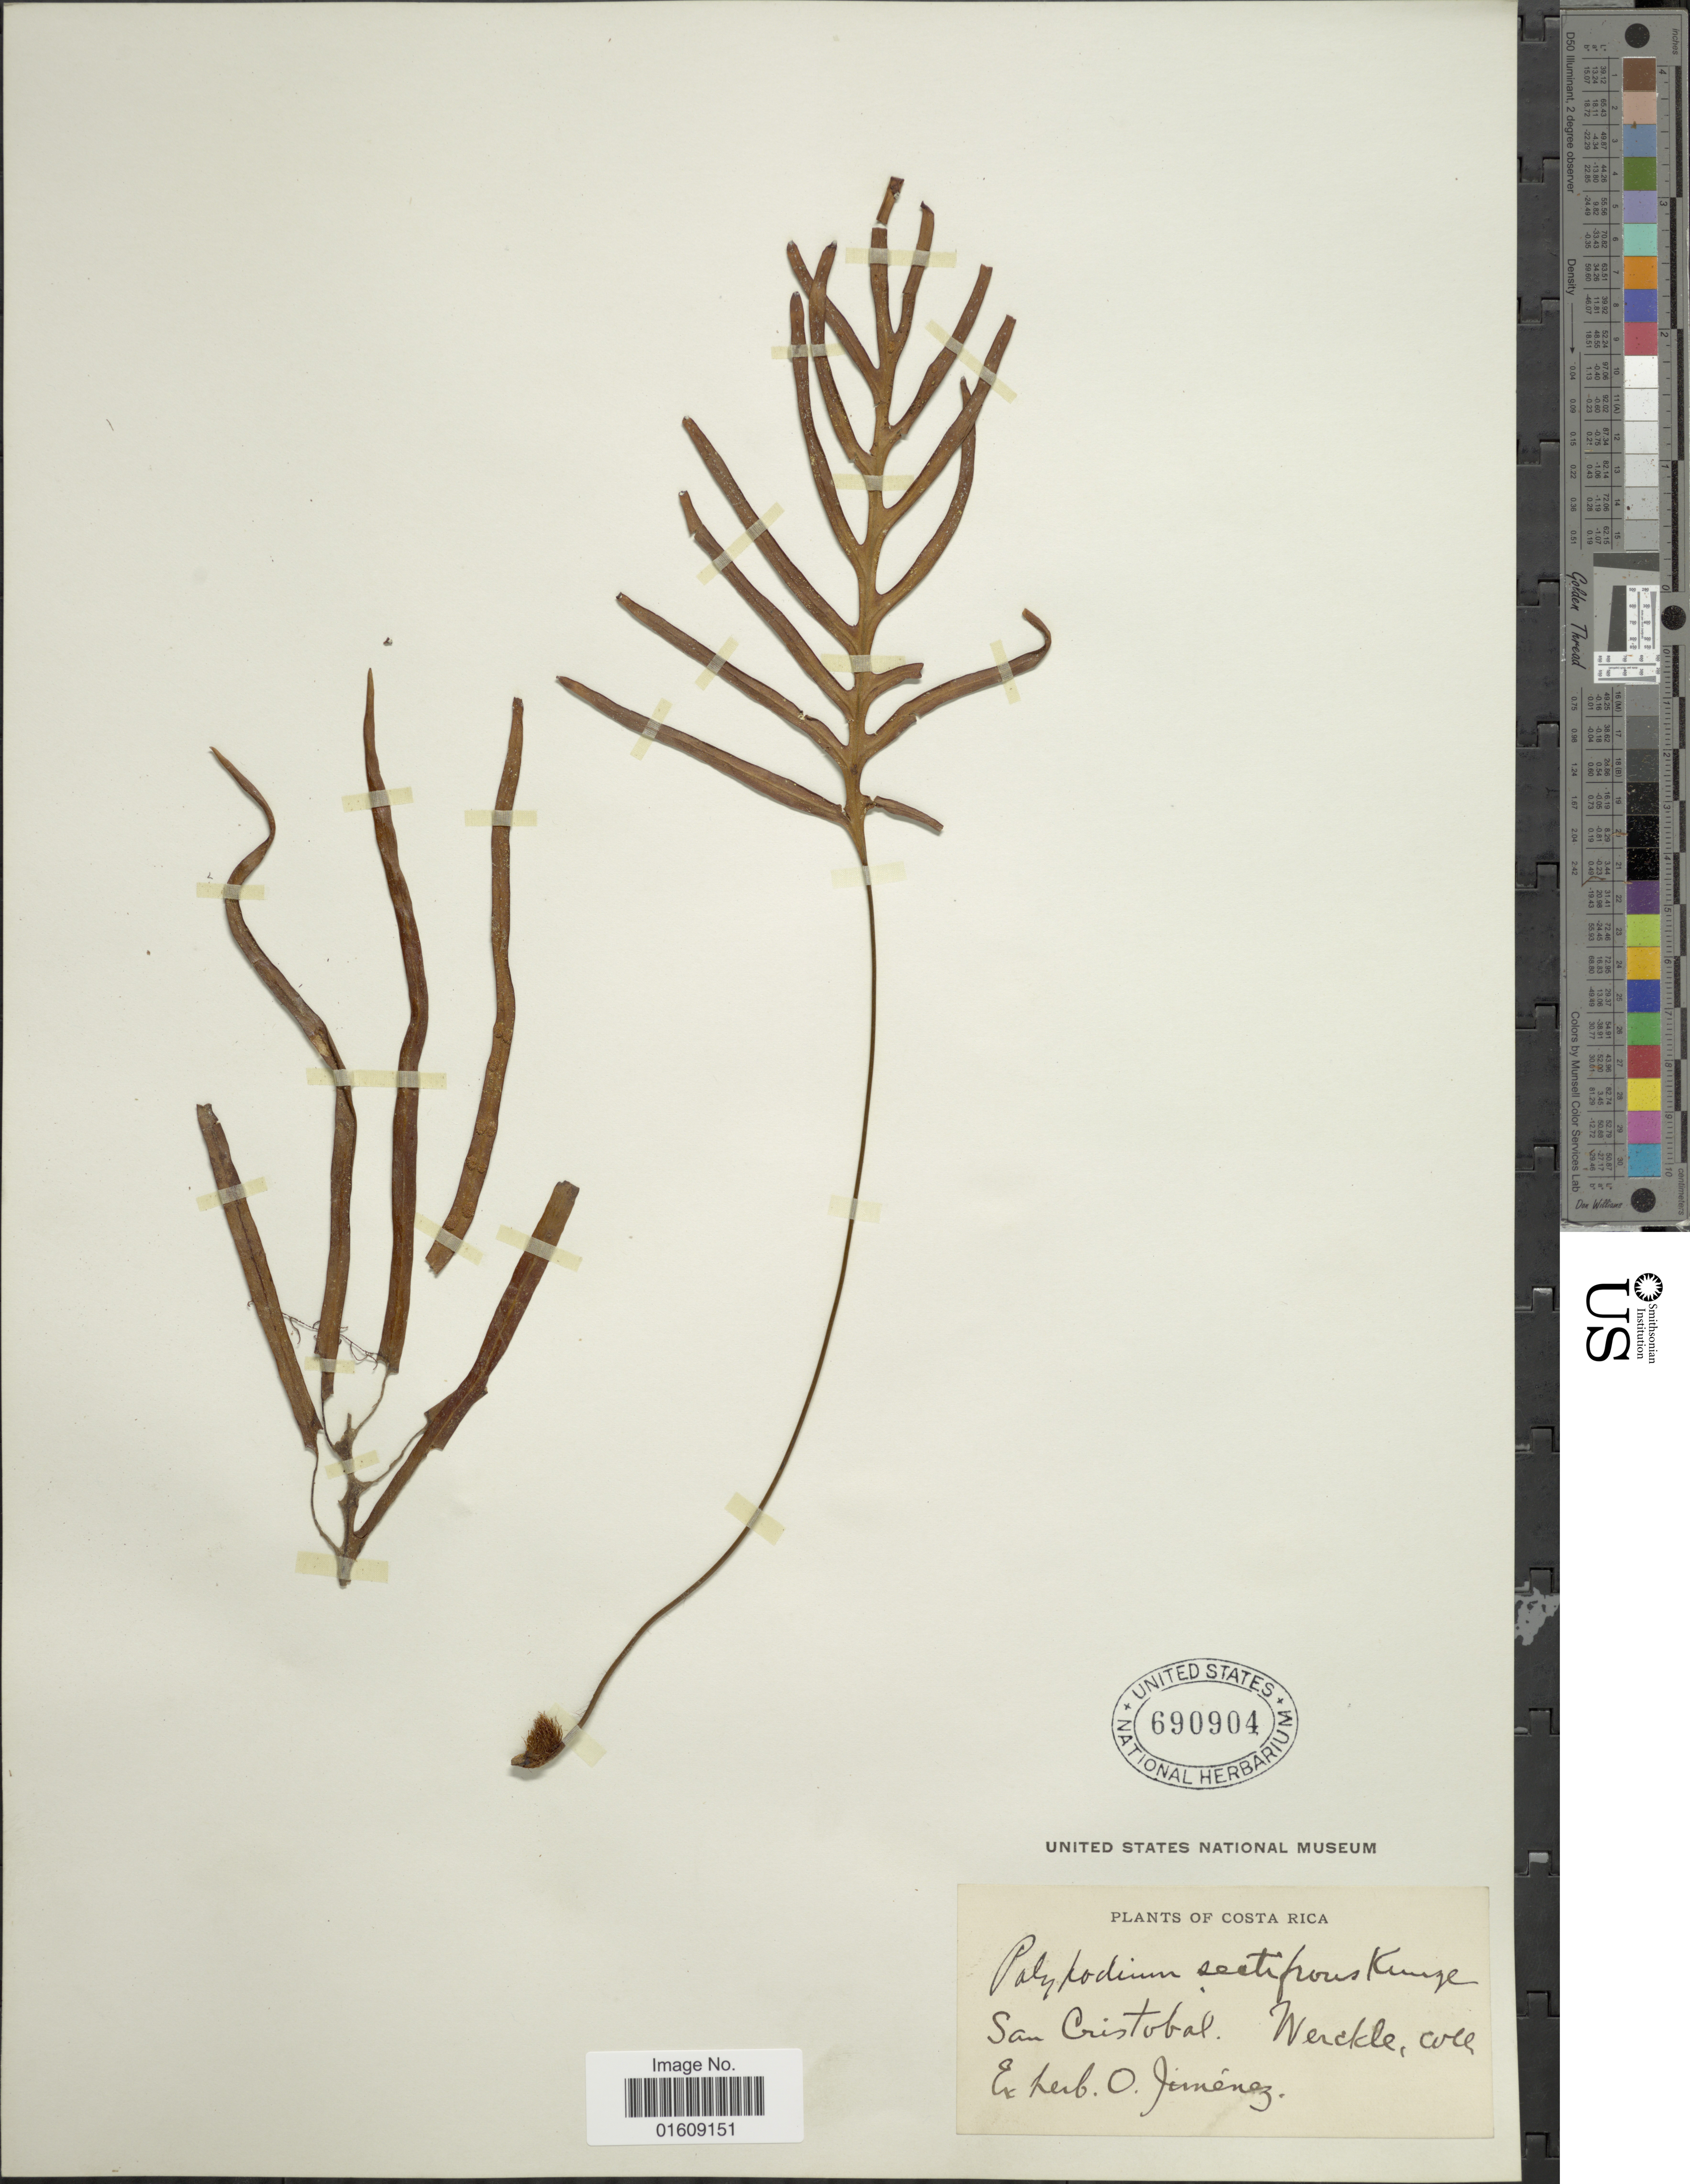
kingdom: Plantae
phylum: Tracheophyta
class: Polypodiopsida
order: Polypodiales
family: Polypodiaceae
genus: Zygophlebia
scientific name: Zygophlebia sectifrons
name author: (Kunze ex Mett.) L.E. Bishop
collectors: C. C Wercklé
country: Costa Rica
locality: Costa Rica, San Cristobal.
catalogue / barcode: US 690904